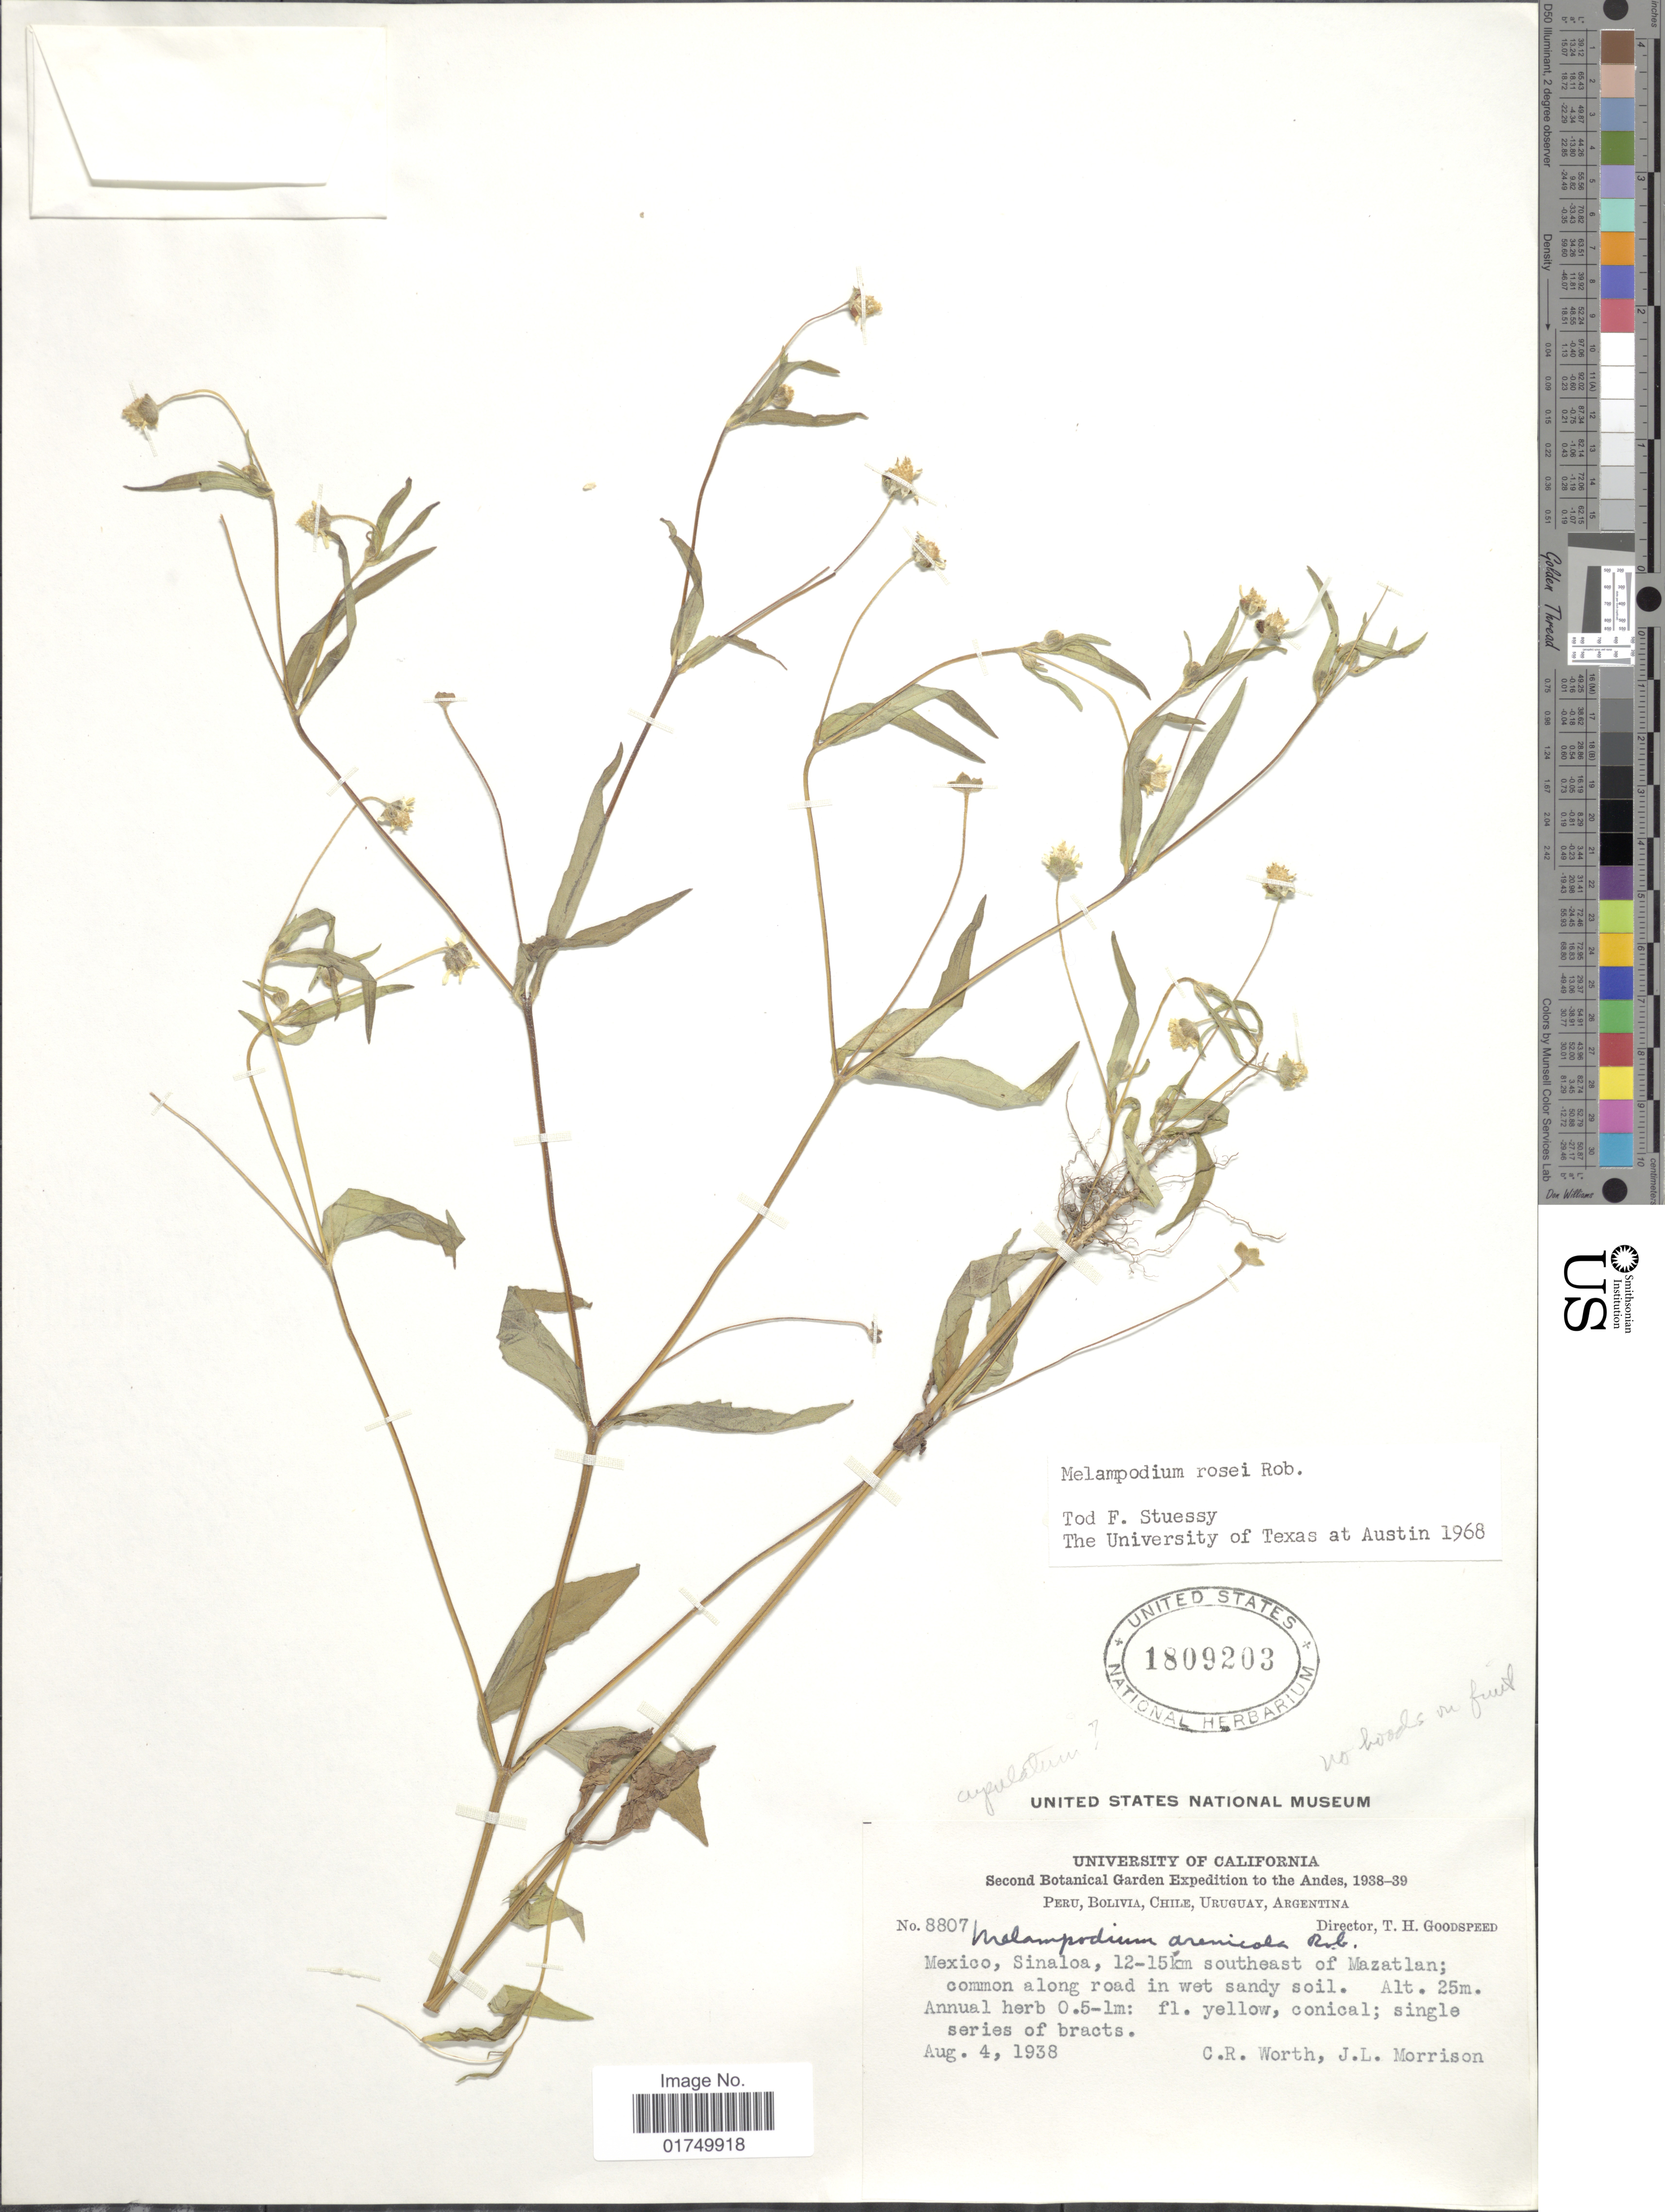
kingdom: Plantae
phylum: Tracheophyta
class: Magnoliopsida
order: Asterales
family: Asteraceae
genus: Melampodium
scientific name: Melampodium rosei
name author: B.L. Rob.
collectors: C. R. Worth & J. Morrison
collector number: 8807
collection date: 1938-08-04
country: Mexico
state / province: Sinaloa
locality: Mexico, Sinaloa, 12-15km southeast of Mazatlan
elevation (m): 25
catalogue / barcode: US 1809203